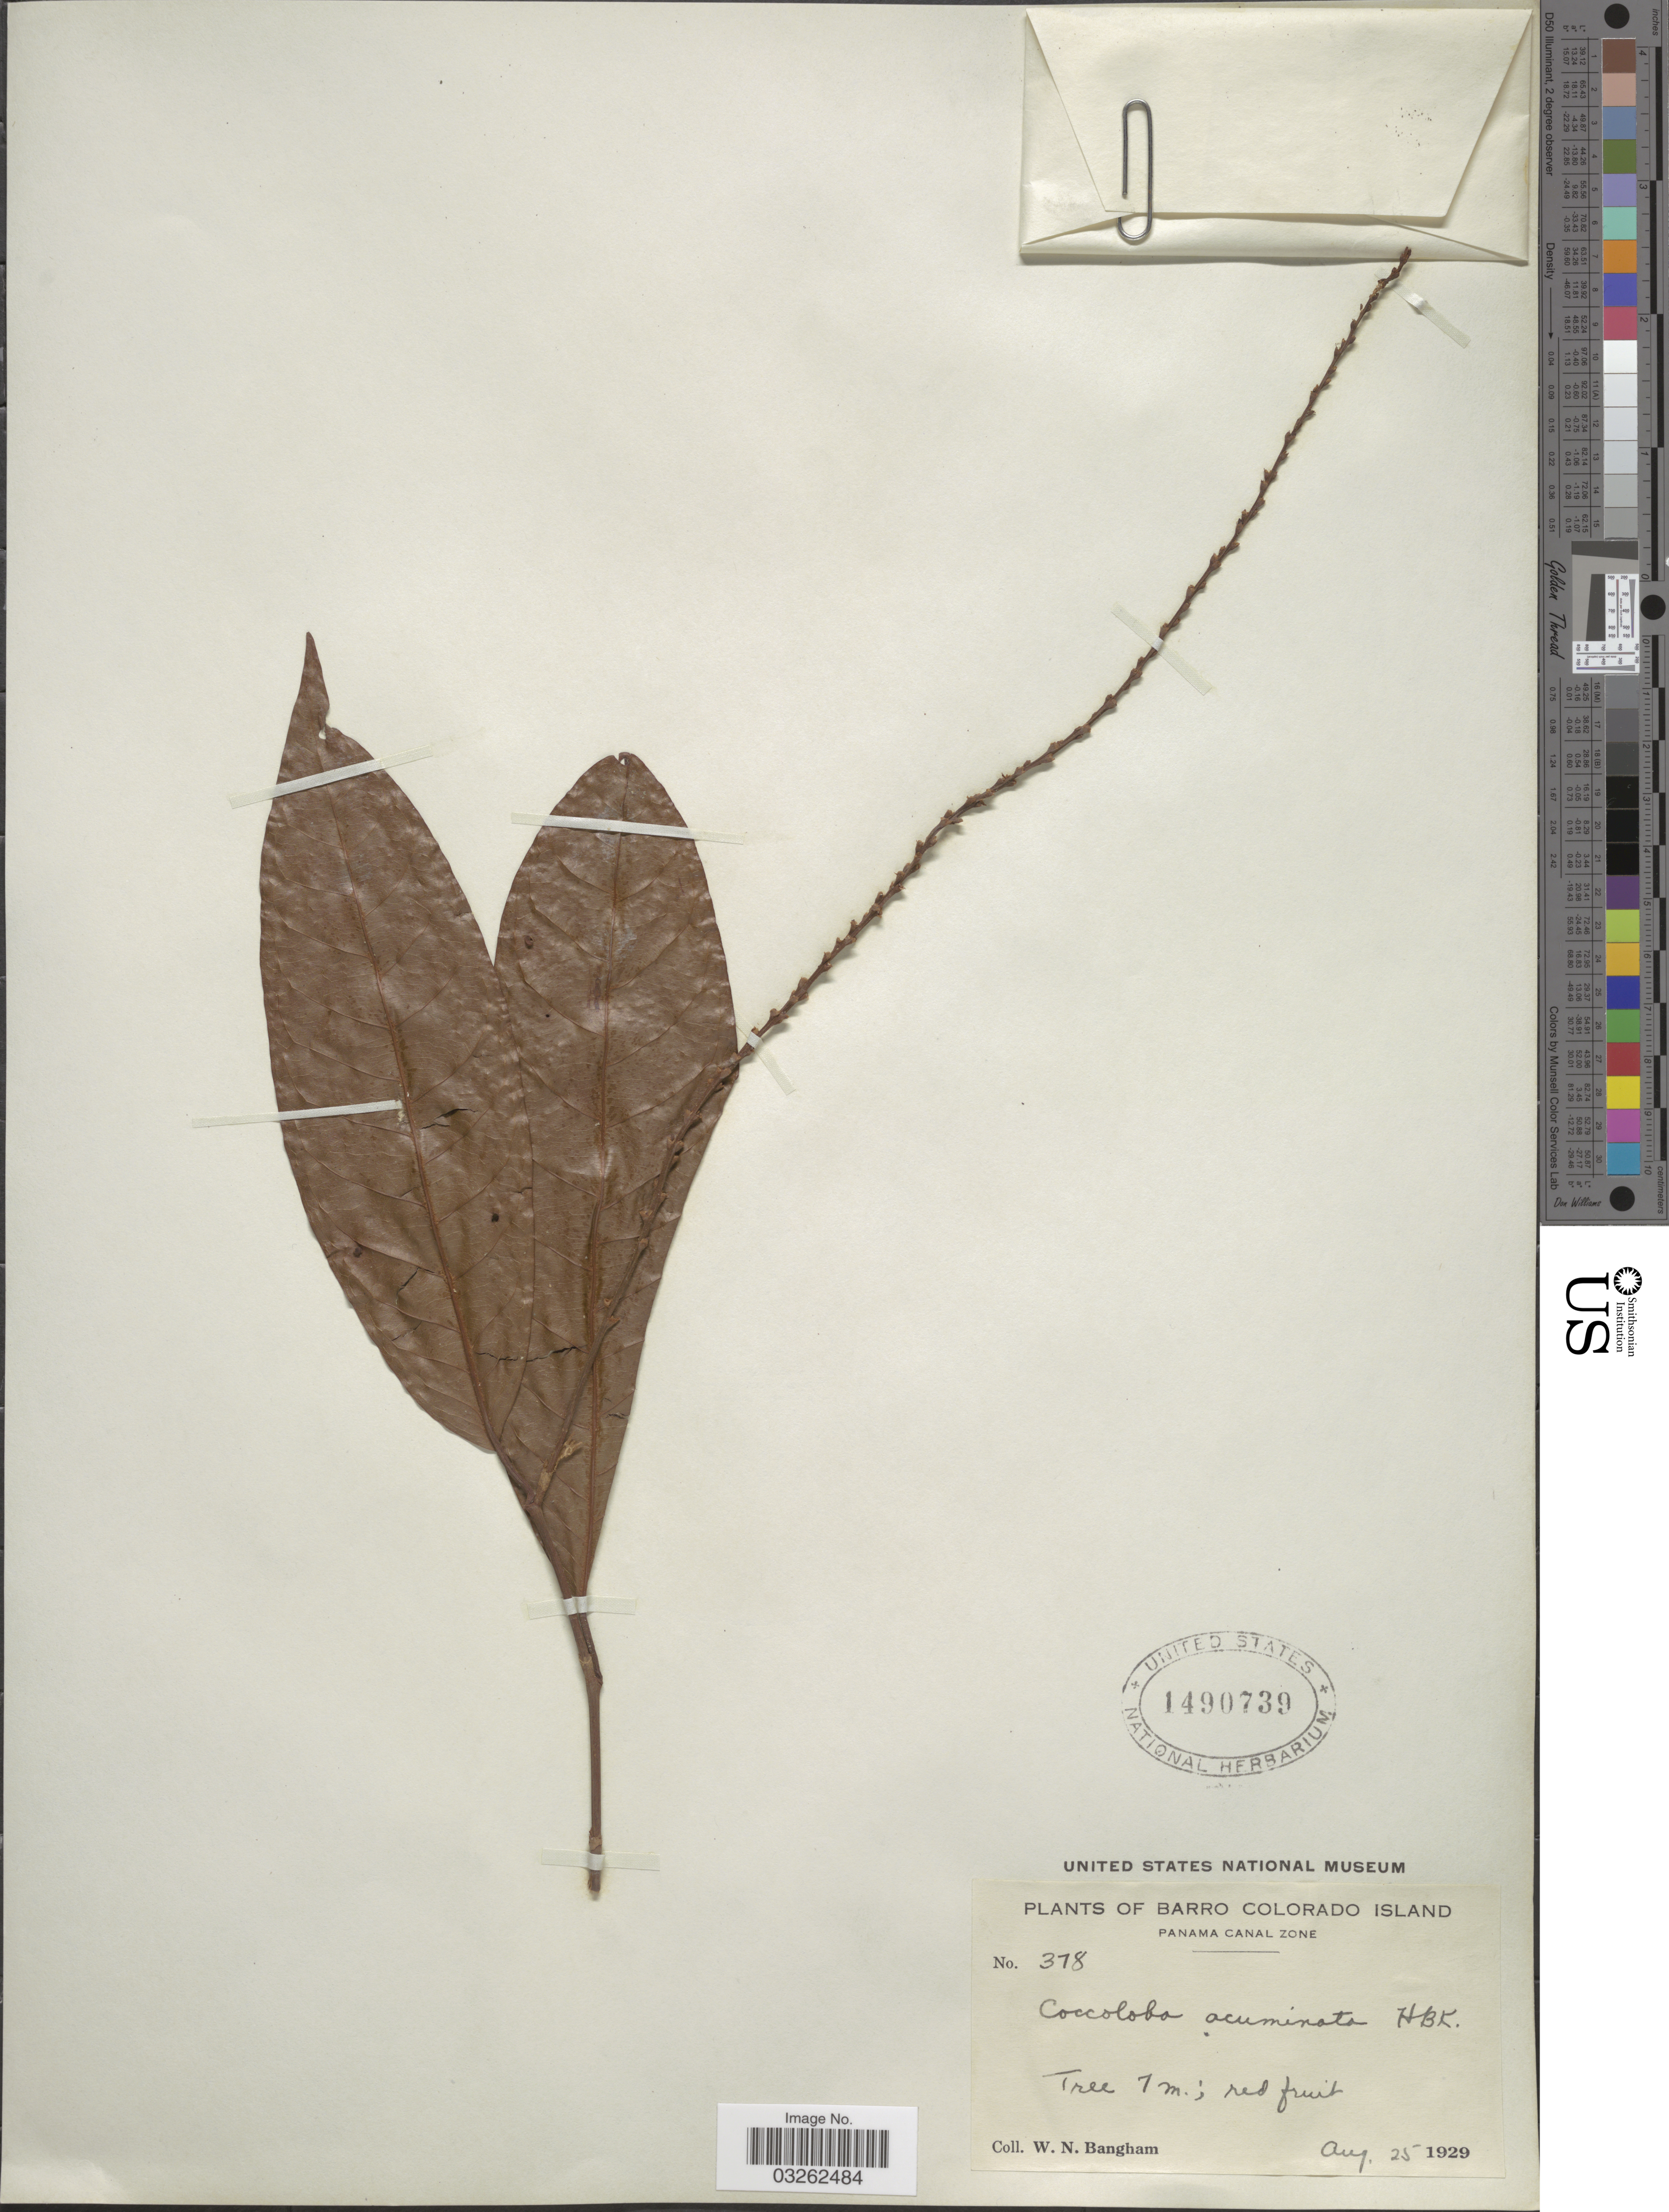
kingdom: Plantae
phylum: Tracheophyta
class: Magnoliopsida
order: Caryophyllales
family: Polygonaceae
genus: Coccoloba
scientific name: Coccoloba acuminata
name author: Kunth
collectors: W. Bangham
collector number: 378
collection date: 1929-08-25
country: Panama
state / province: Panamá Oeste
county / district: Canal Zone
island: Barro Colorado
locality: Barro Colorado Island. Panama Canal Zone.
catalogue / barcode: US 1490739